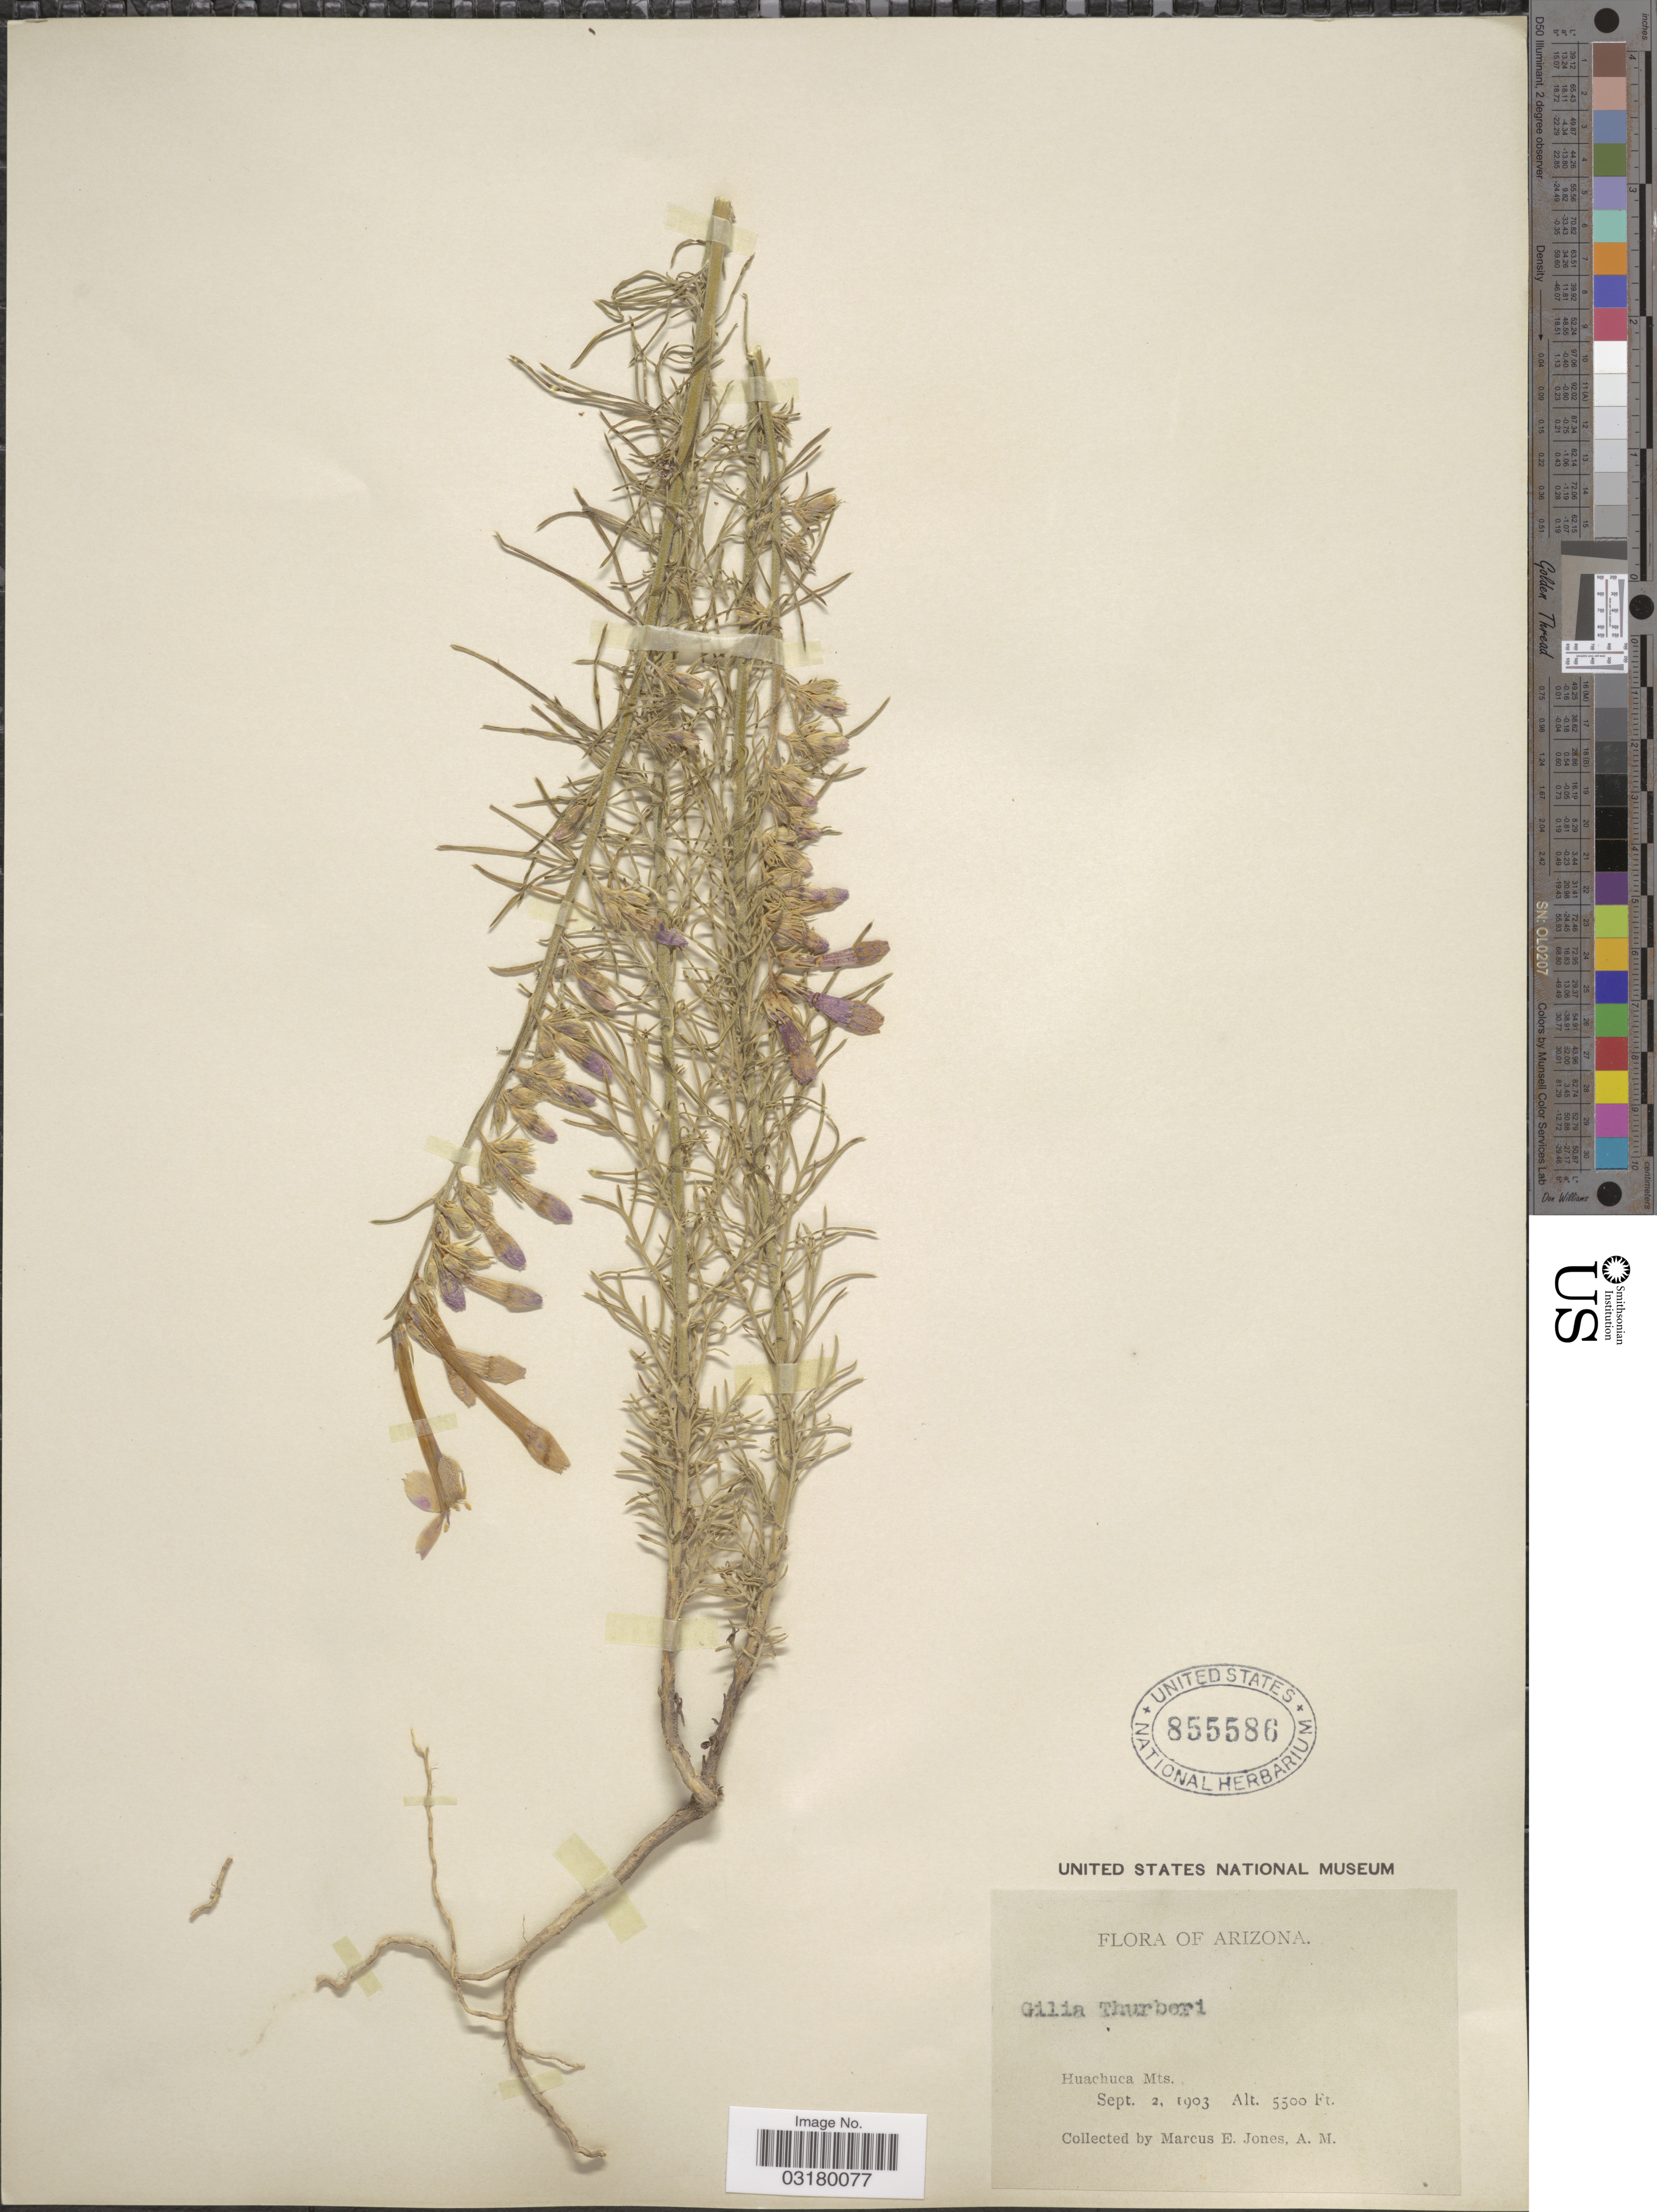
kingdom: Plantae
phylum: Tracheophyta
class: Magnoliopsida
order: Ericales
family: Polemoniaceae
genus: Ipomopsis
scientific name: Ipomopsis thurberi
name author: (A. Gray) V.E. Grant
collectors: M. E. Jones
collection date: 1903-09-02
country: United States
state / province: Arizona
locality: Huachuca Mts.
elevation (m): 1676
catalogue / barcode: US 855586